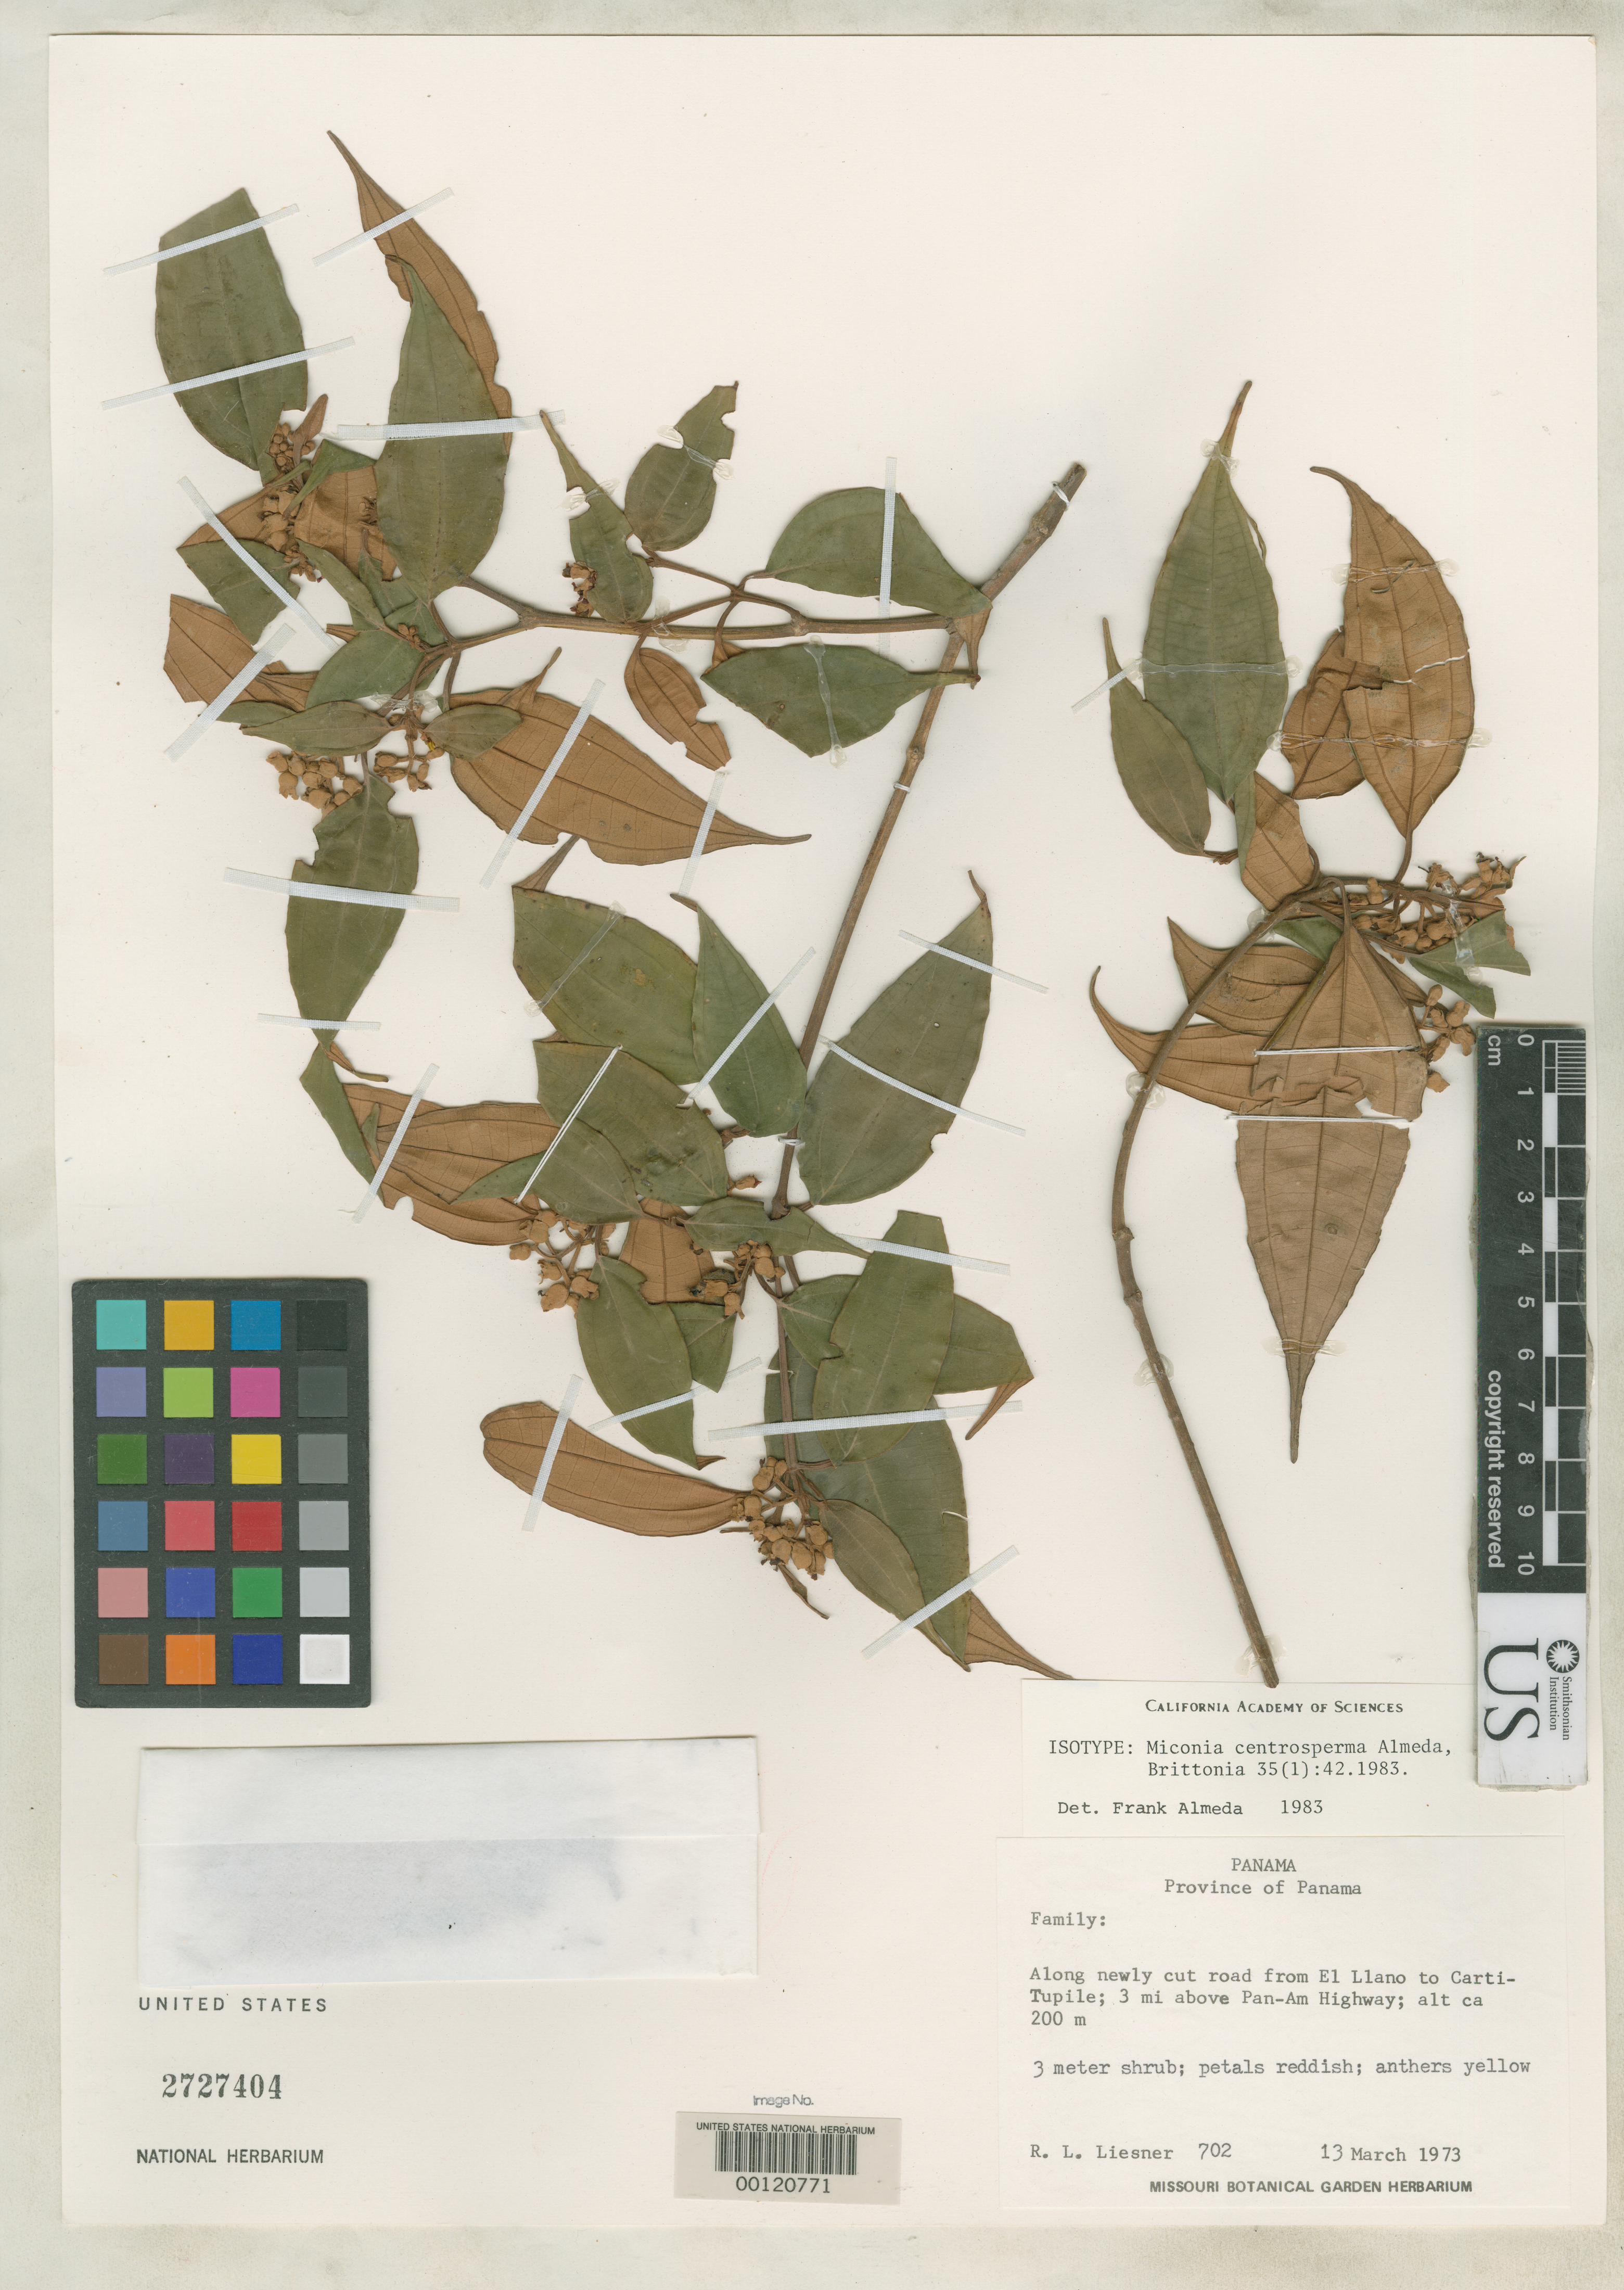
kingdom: Plantae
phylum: Tracheophyta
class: Magnoliopsida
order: Myrtales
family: Melastomataceae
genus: Miconia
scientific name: Miconia centrosperma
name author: Almeda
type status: Isotype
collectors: R. L. Liesner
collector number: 702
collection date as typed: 13 Mar 1973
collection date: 1973-03-13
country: Panama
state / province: Panamá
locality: Rd. from El Llano to Carti-Tupile, above Pan Am Highway.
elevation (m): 200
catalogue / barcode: US 2727404